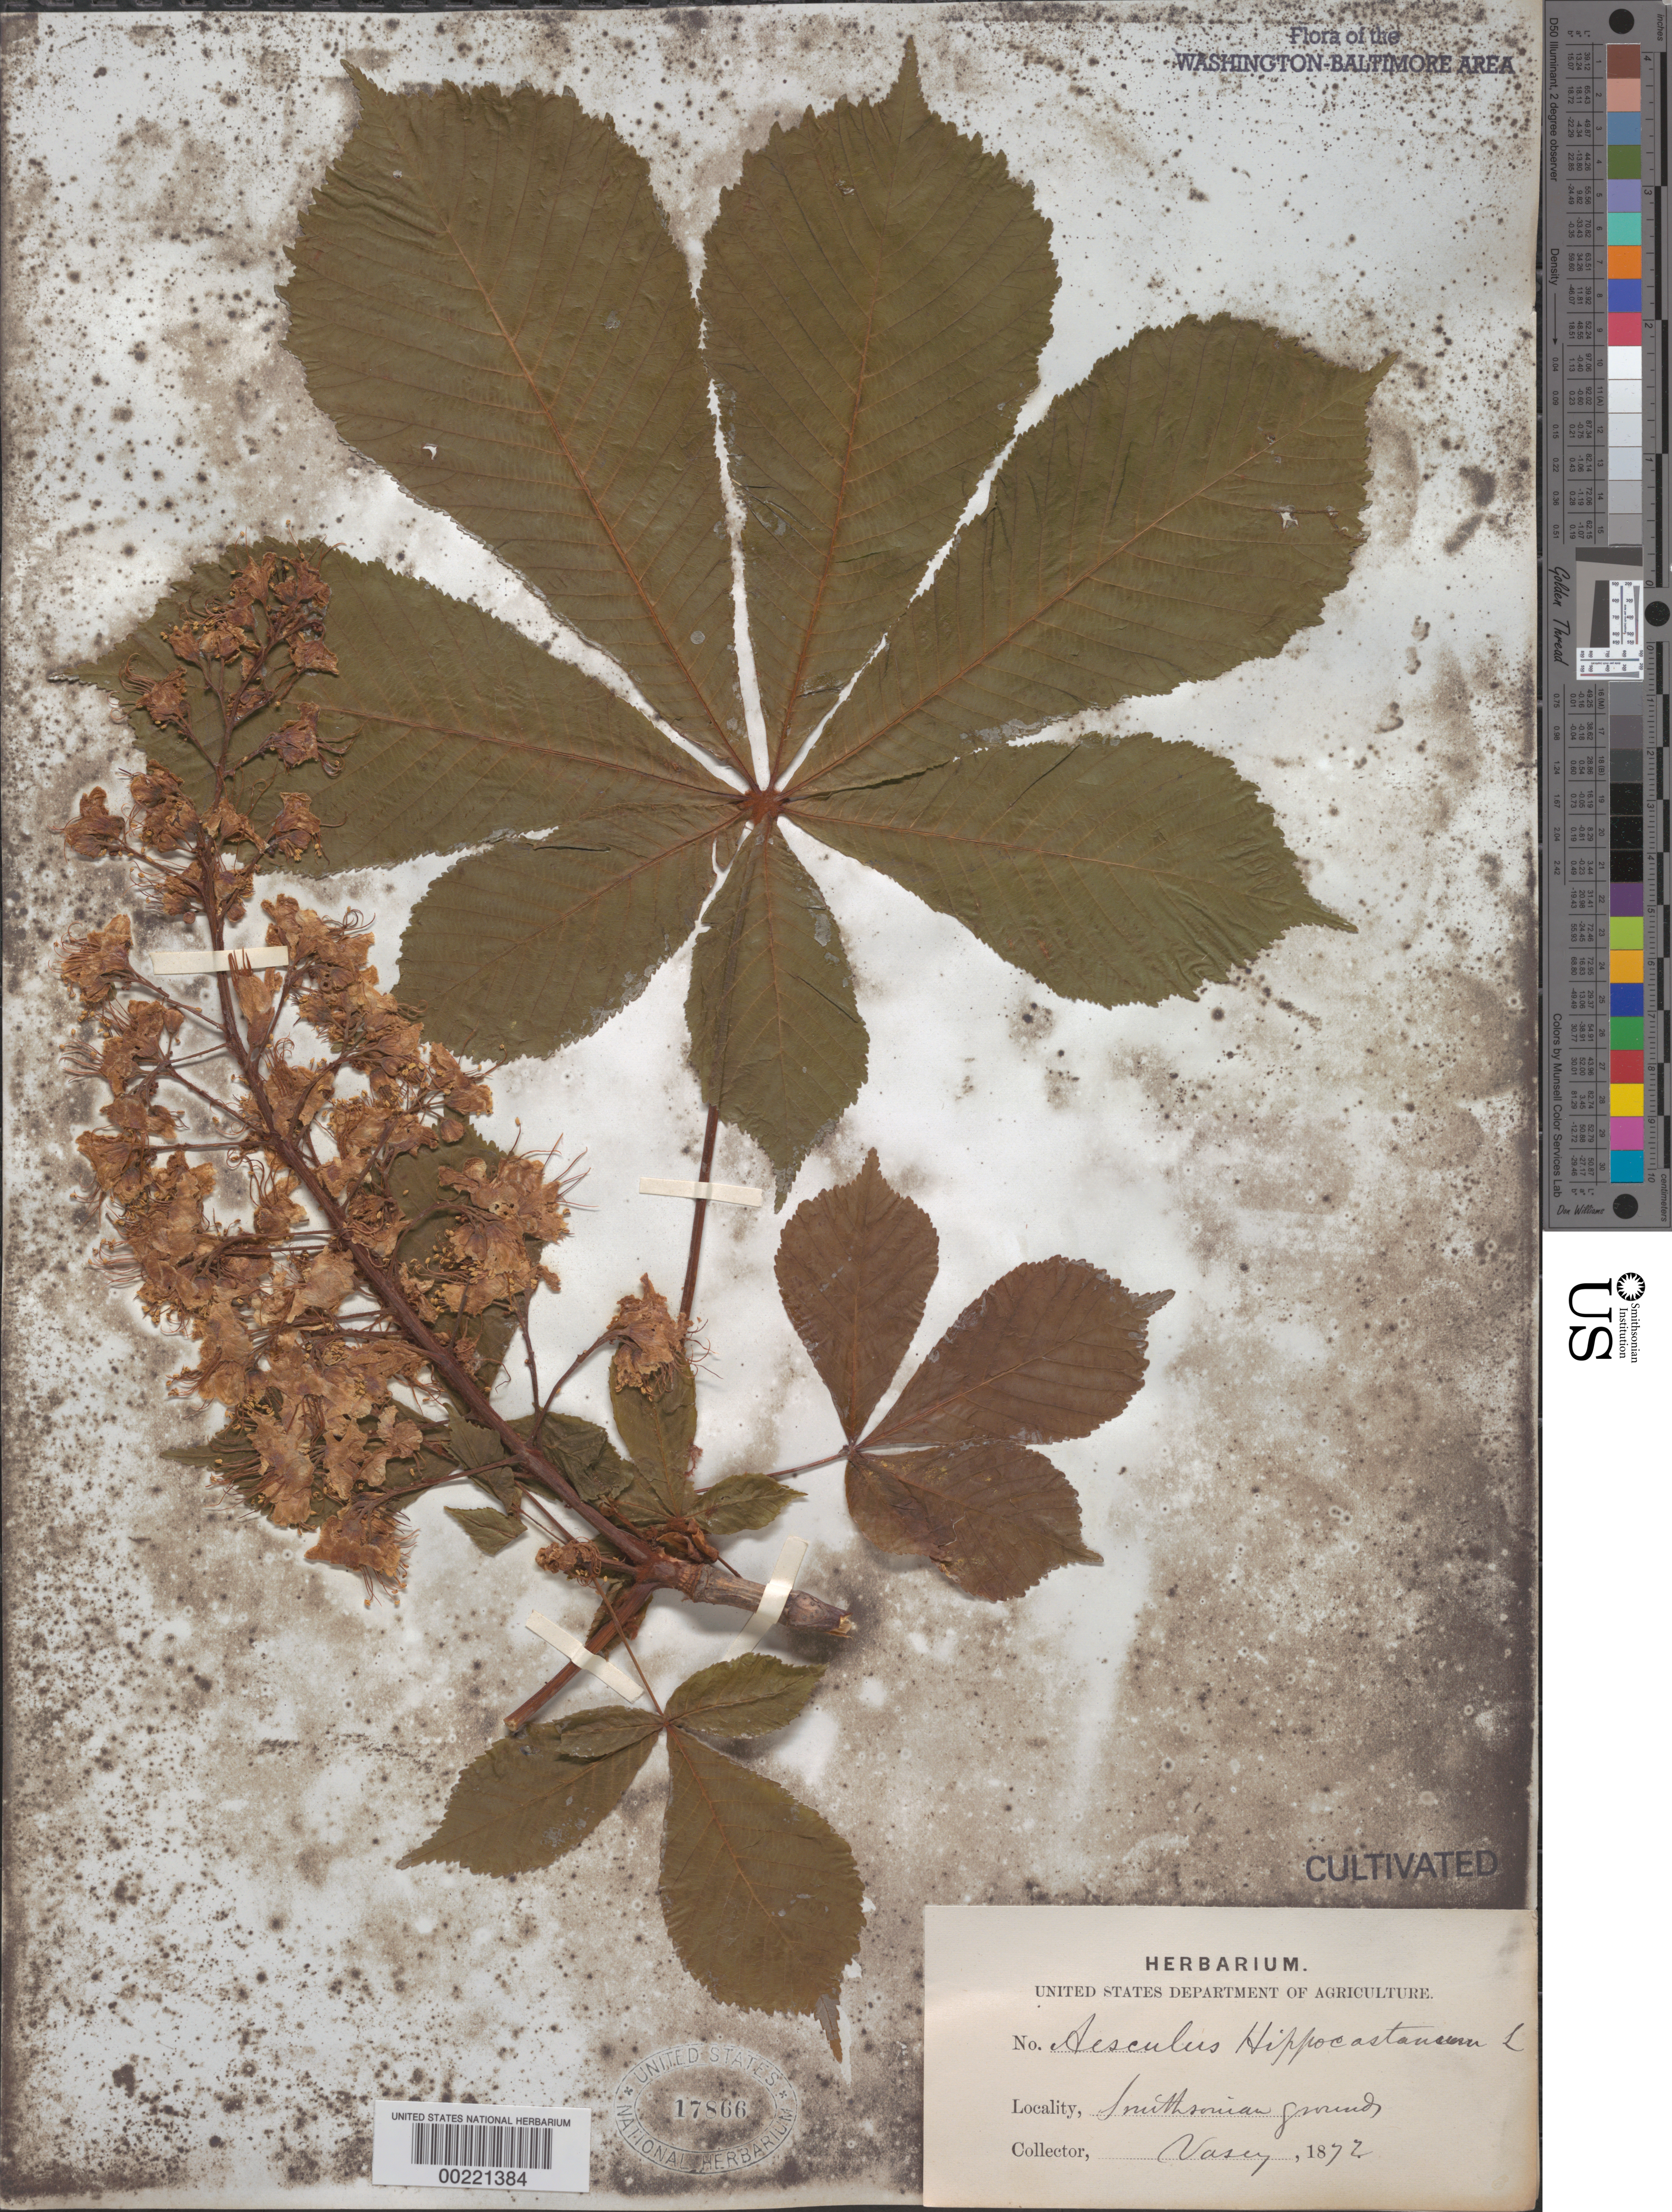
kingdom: Plantae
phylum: Tracheophyta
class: Magnoliopsida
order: Sapindales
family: Sapindaceae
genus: Aesculus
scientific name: Aesculus hippocastanum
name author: L.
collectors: G. R. Vasey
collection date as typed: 1872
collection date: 1872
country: United States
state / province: District of Columbia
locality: Smithsonian grounds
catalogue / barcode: US 17866